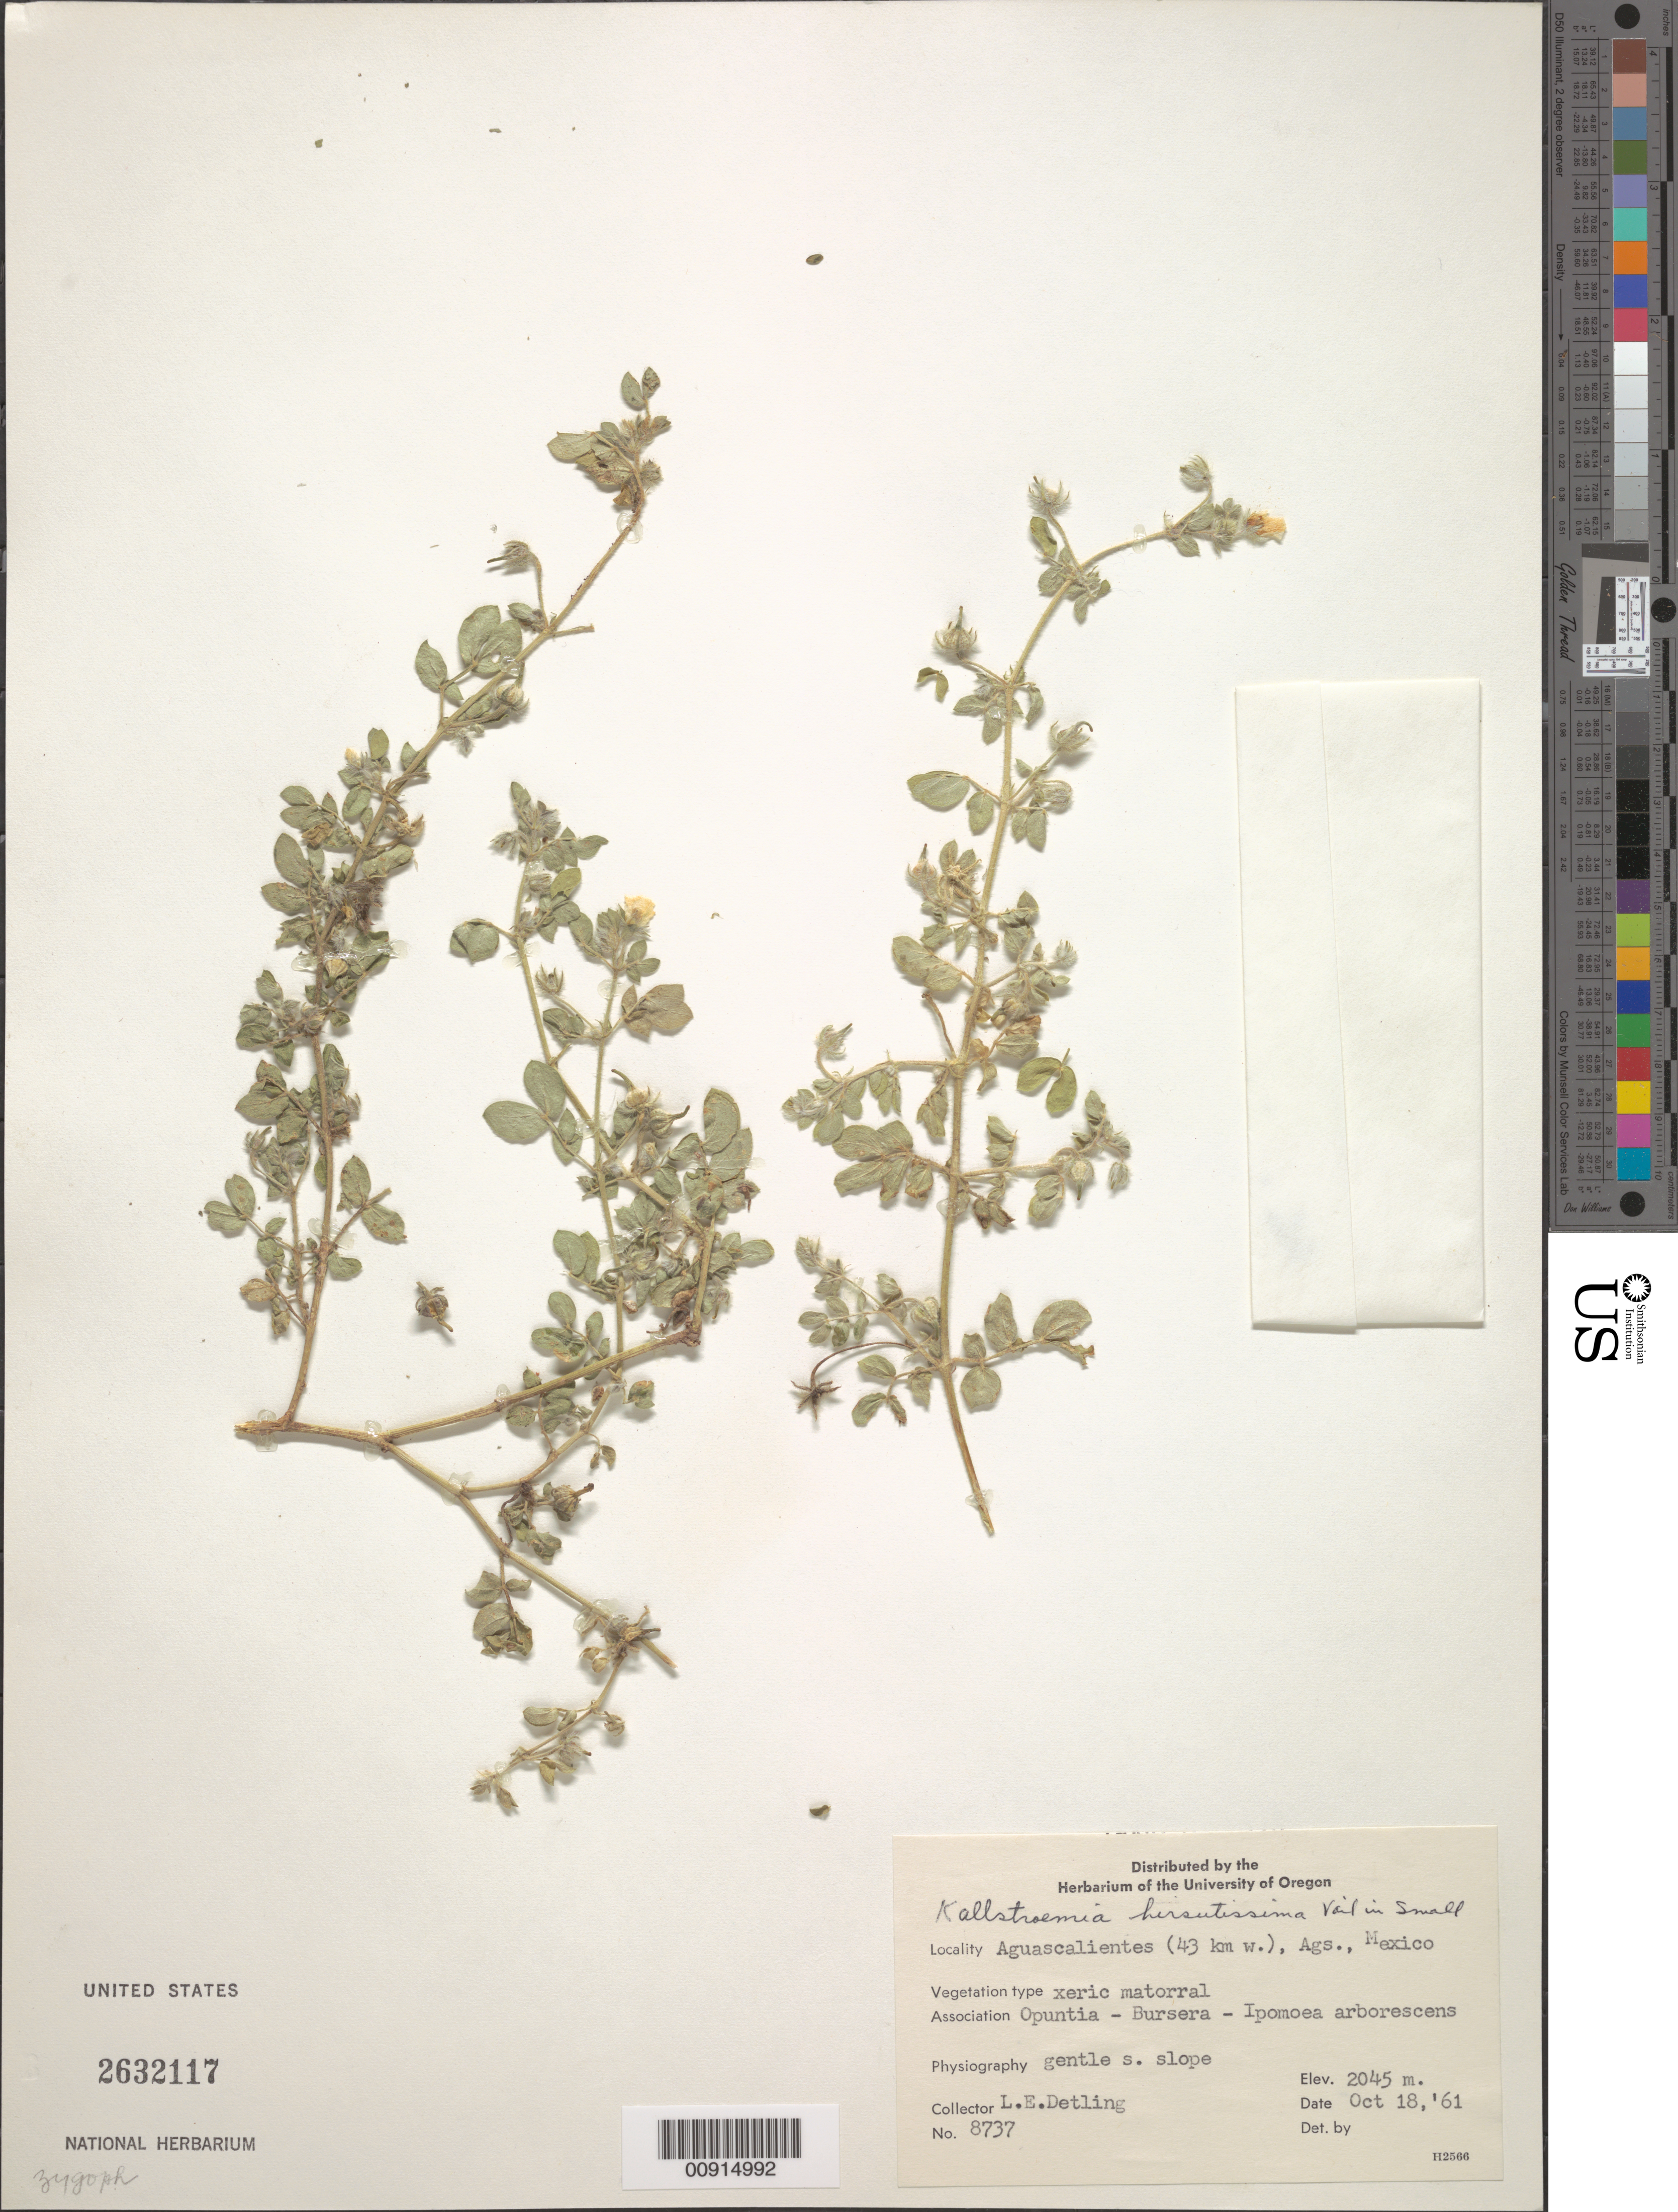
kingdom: Plantae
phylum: Tracheophyta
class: Magnoliopsida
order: Zygophyllales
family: Zygophyllaceae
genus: Kallstroemia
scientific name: Kallstroemia hirsutissima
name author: Vail in Small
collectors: L. E. Detling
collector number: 8737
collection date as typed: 18 Oct 1961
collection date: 1961-10-18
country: Mexico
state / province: Aguascalientes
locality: Aguascalientes (43 Km W.), Ags.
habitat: Xeric matorral. Association Opuntia-Bursera- Ipomoea arborescens. Gentle S slope.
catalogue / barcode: US 2632117